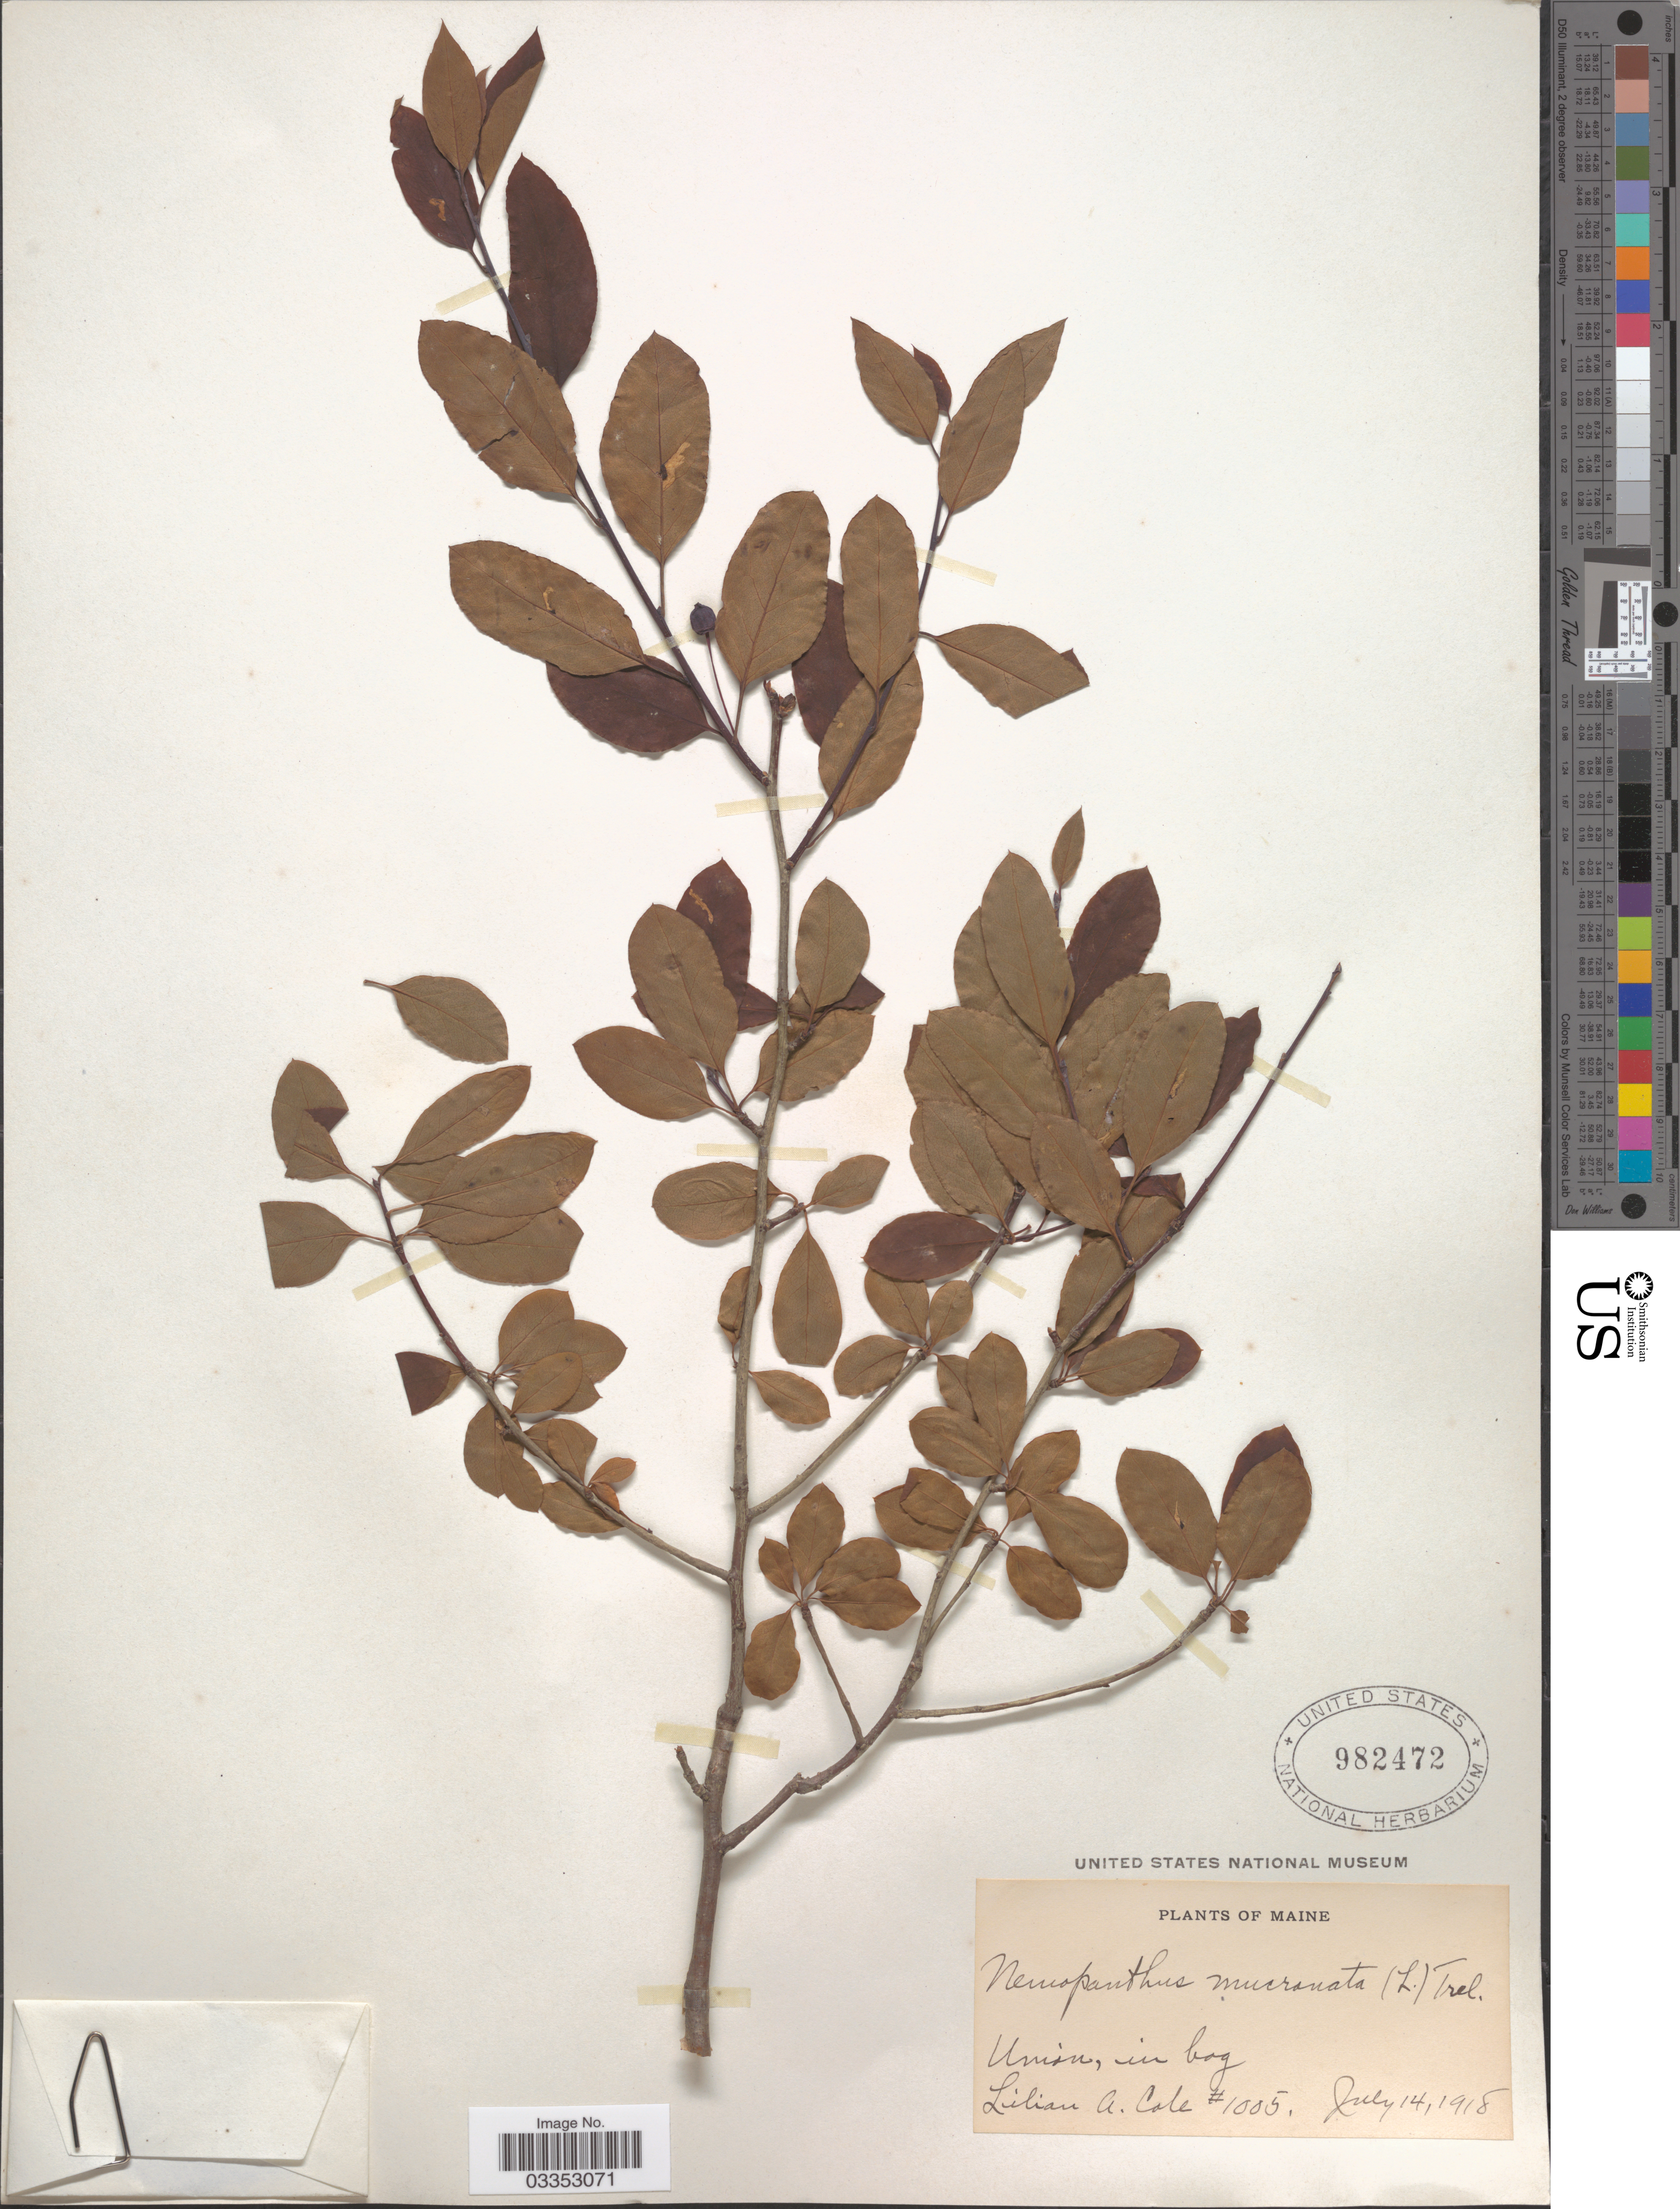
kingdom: Plantae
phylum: Tracheophyta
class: Magnoliopsida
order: Aquifoliales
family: Aquifoliaceae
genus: Nemopanthus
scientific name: Nemopanthus mucronatus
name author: (L.) Trel.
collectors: L. A. Cole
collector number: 1005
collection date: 1918-07-14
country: United States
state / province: Maine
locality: Union, in bog.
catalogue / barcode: US 982472